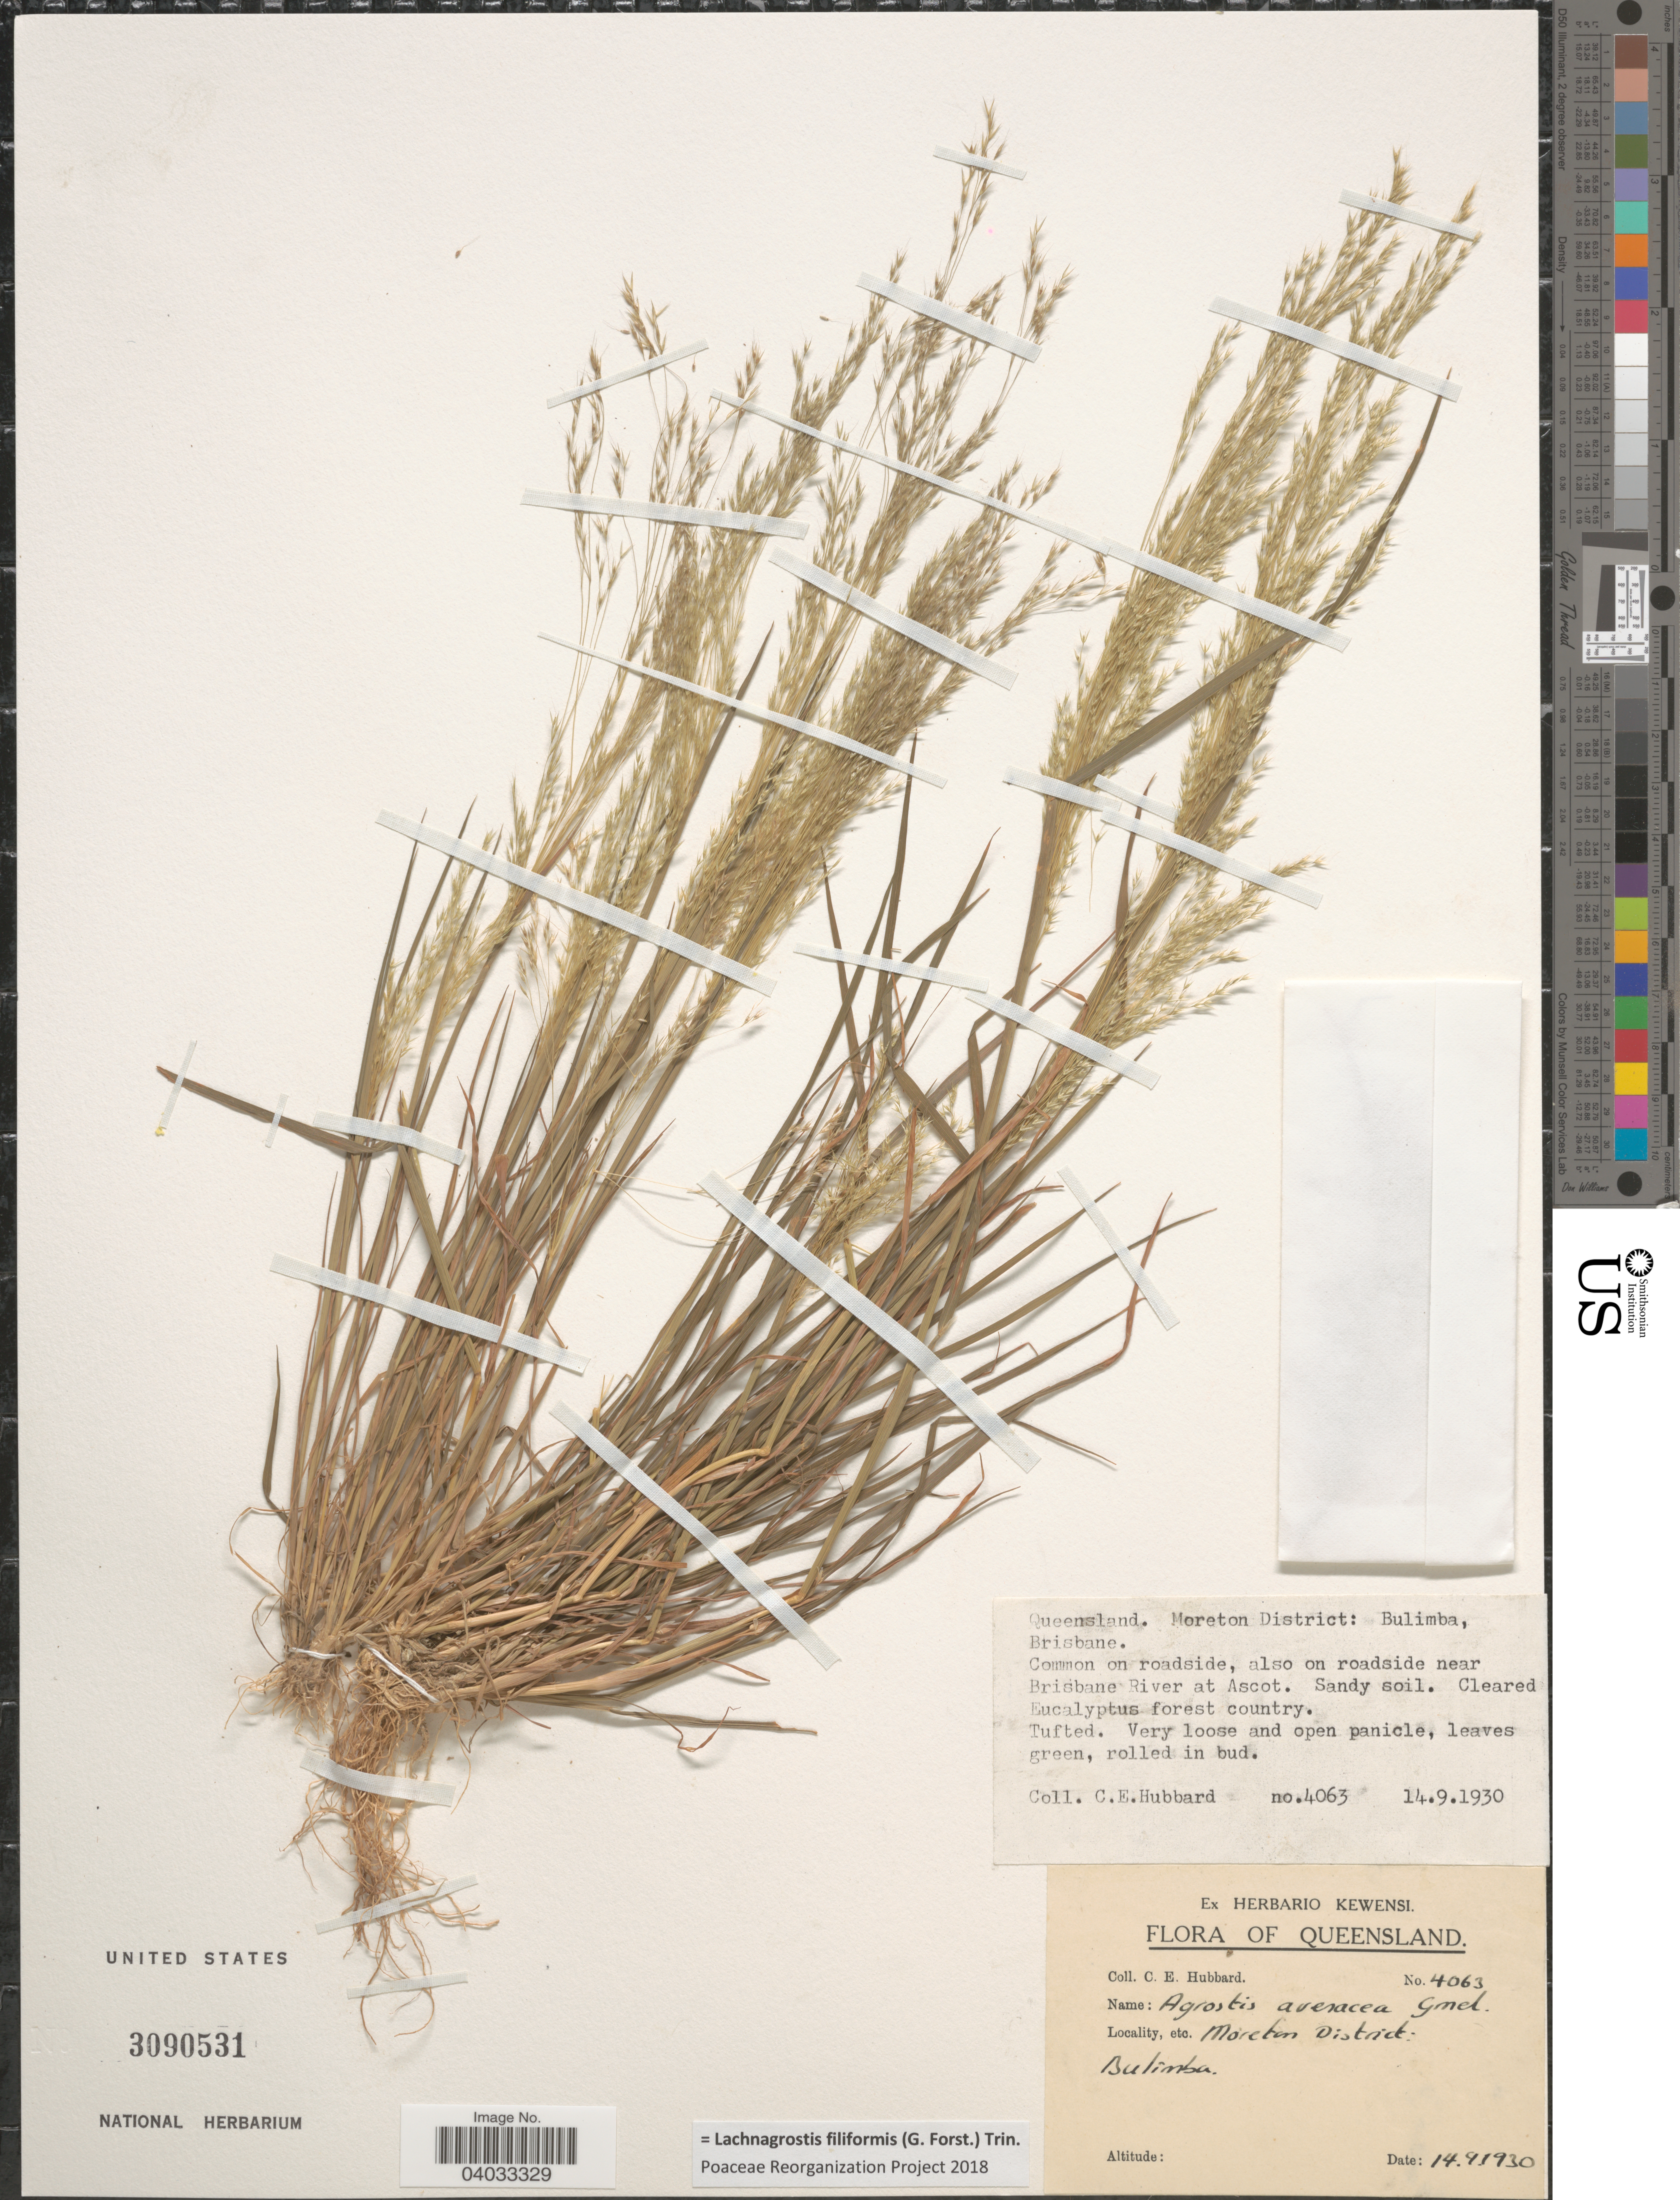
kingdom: Plantae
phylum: Tracheophyta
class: Liliopsida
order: Poales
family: Poaceae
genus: Lachnagrostis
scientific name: Lachnagrostis filiformis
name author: (J.R. Forst.) Trin.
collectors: C. E. Hubbard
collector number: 4063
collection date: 1930-09-14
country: Australia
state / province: Queensland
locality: Moreton District: Bilimba, Brisbane. Also on roadside near Brisbane River at Ascot.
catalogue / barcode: US 3090531